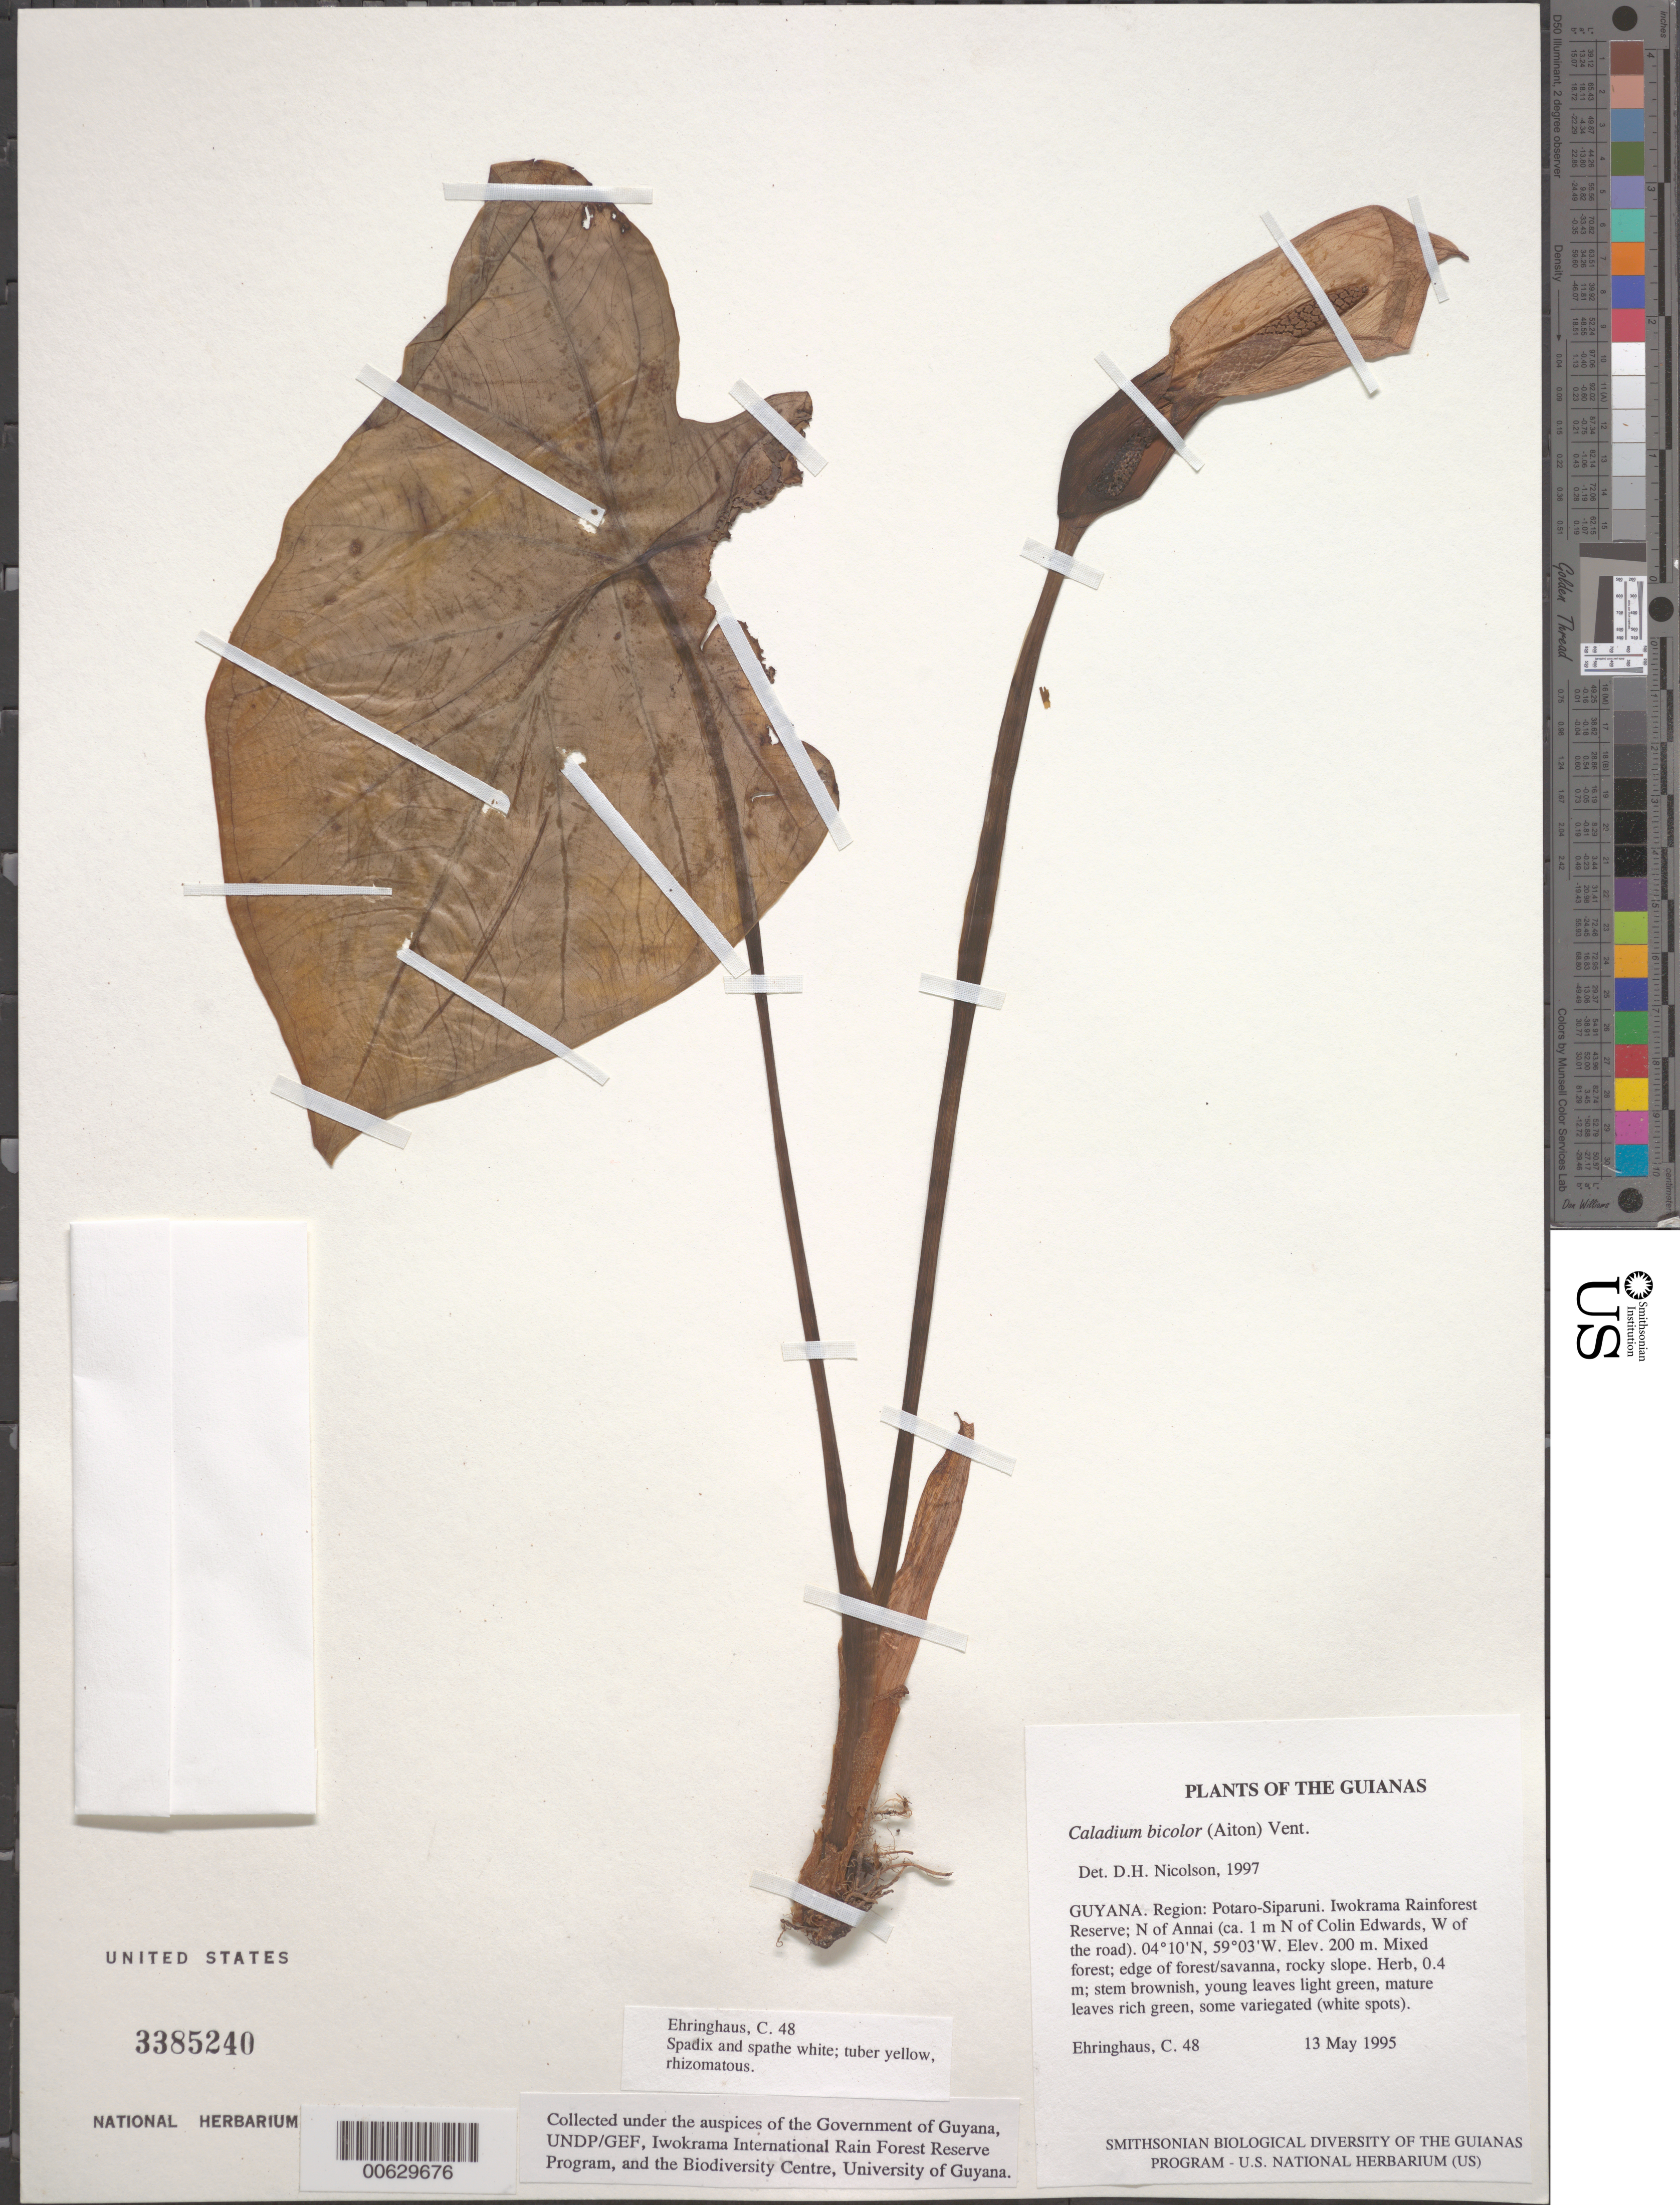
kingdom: Plantae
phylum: Tracheophyta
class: Liliopsida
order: Alismatales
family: Araceae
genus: Caladium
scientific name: Caladium bicolor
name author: (Aiton) Vent.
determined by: Nicolson, Dan H.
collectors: C. Ehringhaus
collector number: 48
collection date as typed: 13 May 1995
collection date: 1995-05-13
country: Guyana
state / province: Potaro-Siparuni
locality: Iwokrama Rainforest Reserve; N of Annai (ca. 1 m N of Colin Edwards, W of the road)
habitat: Mixed forest; edge of forest/savanna, rocky slope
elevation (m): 200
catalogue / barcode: US 3385240